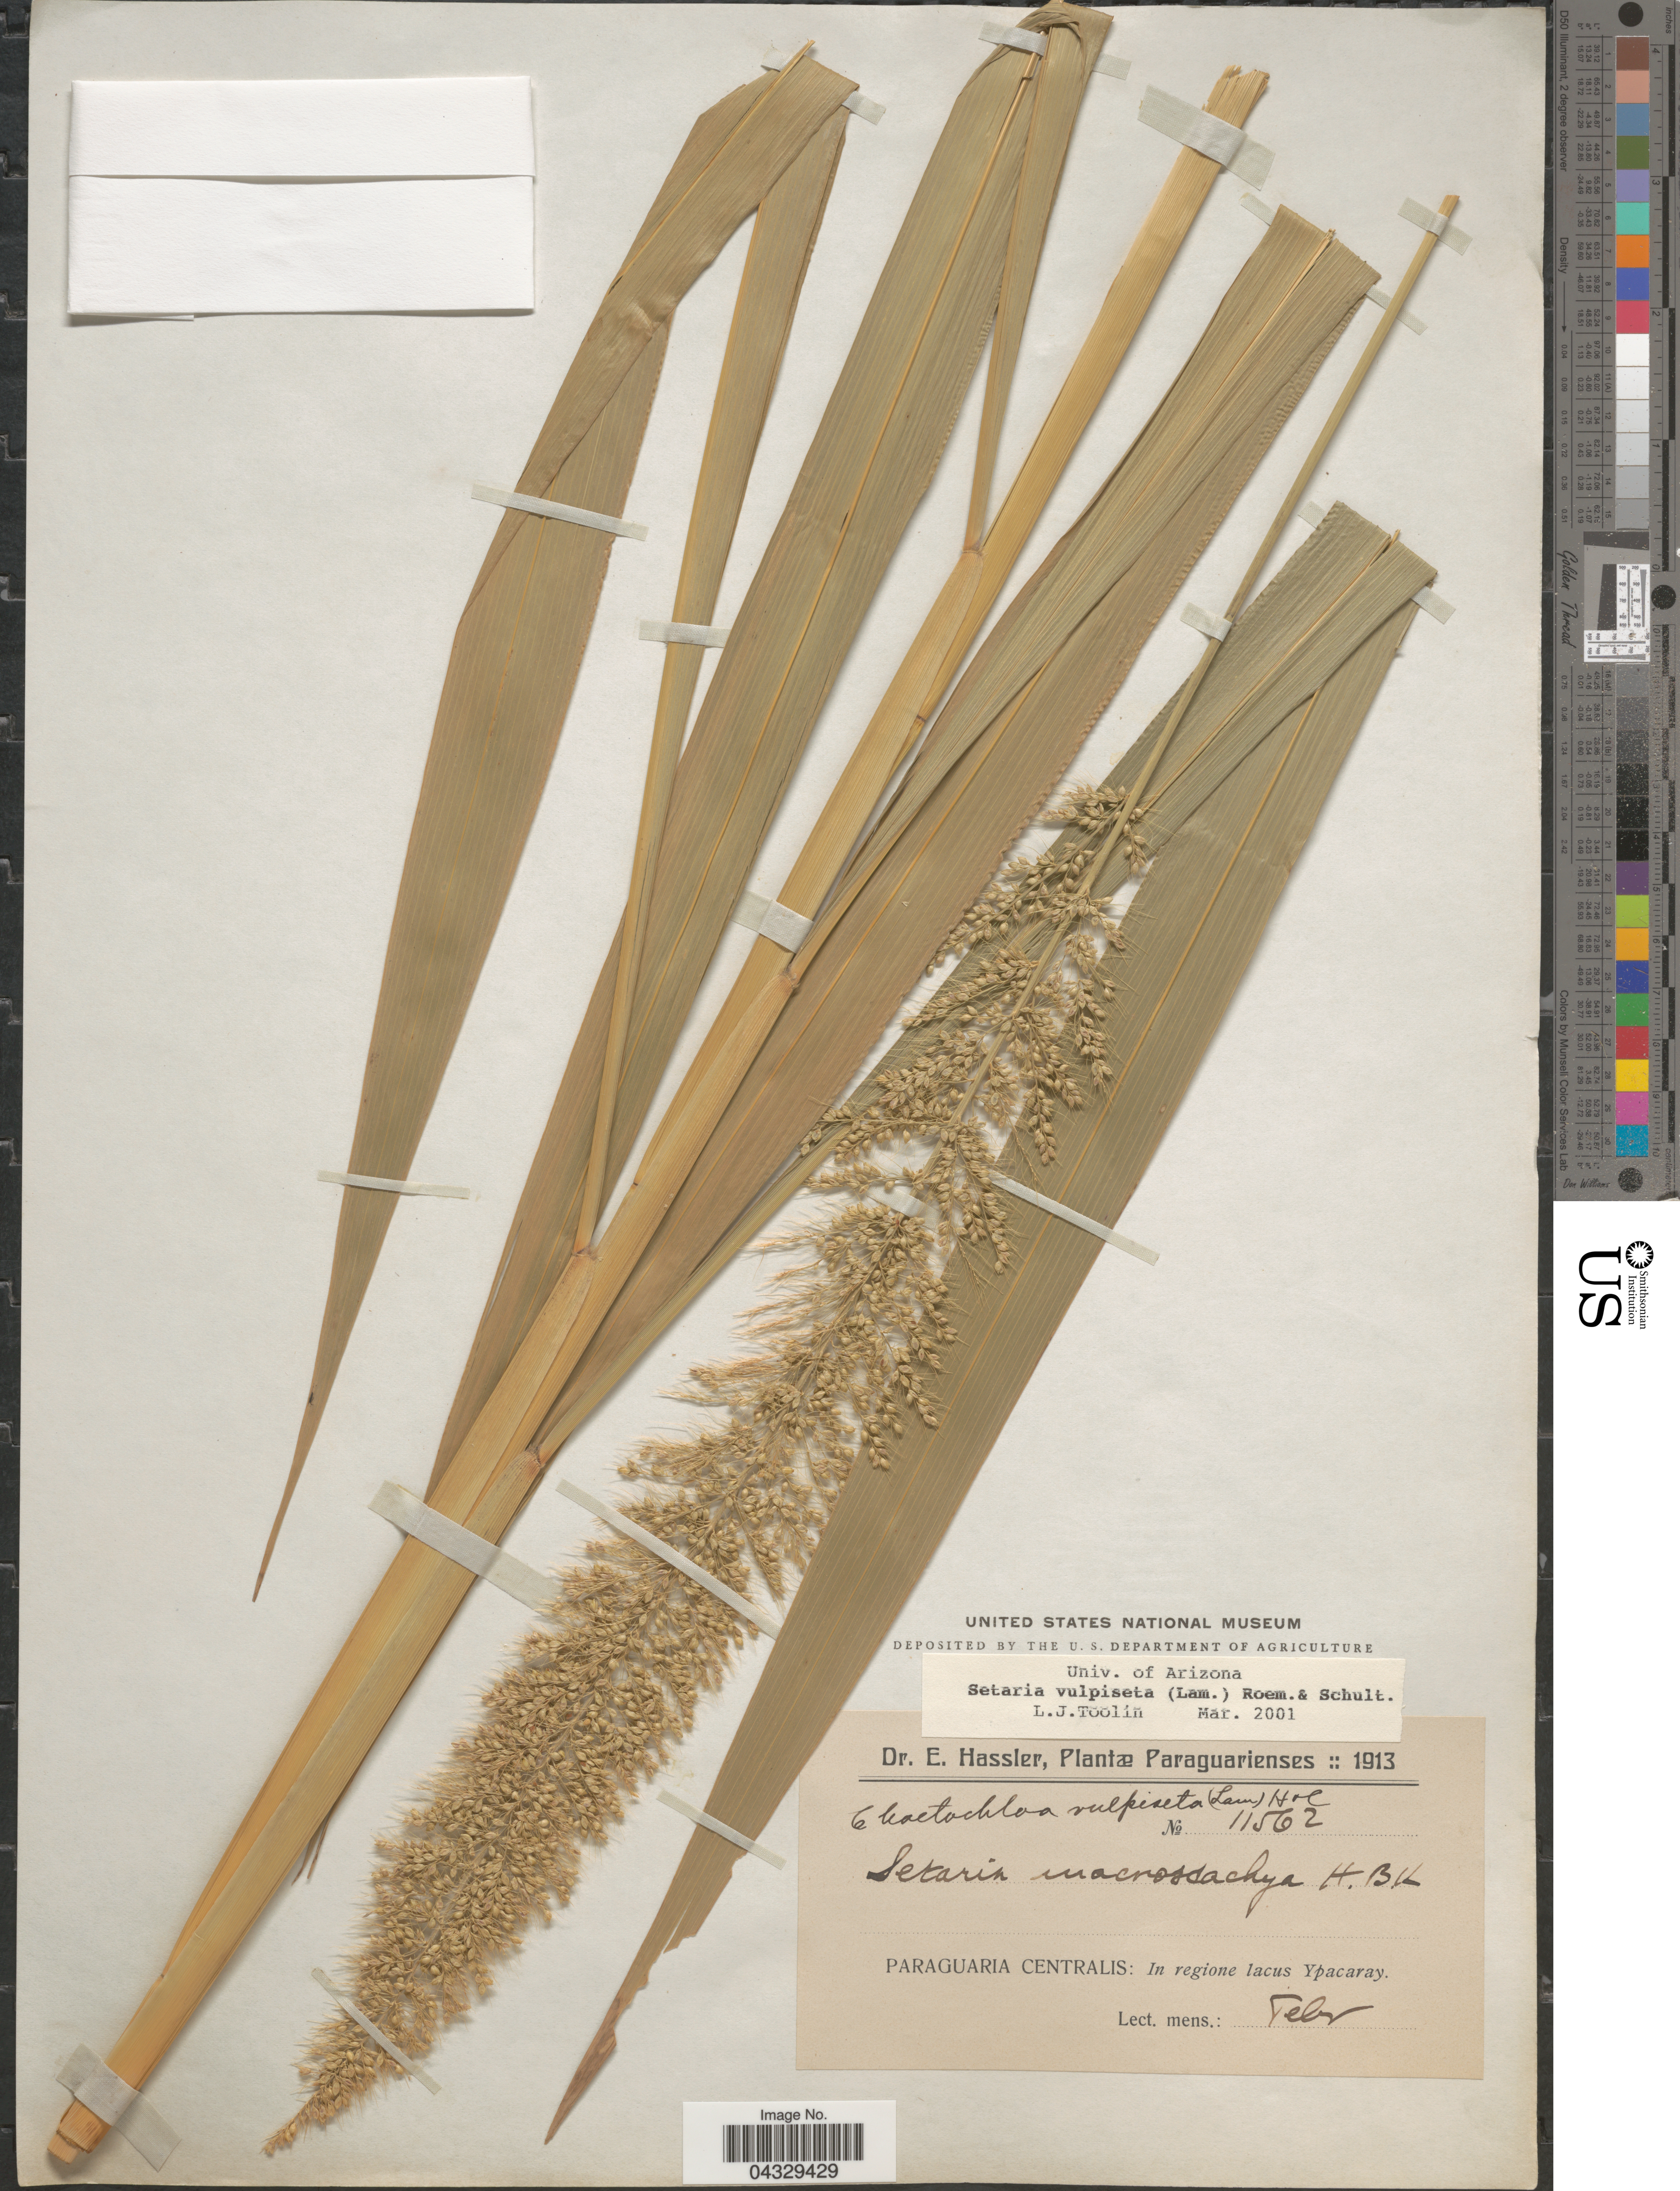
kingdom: Plantae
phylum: Tracheophyta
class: Liliopsida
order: Poales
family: Poaceae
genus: Setaria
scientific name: Setaria vulpiseta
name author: (Lam.) Roem. & Schult.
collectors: E. Hassler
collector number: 11562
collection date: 1913-02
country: Paraguay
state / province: Paraguari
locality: Paraguaria Centralis: In regione lacus Ypacaray.